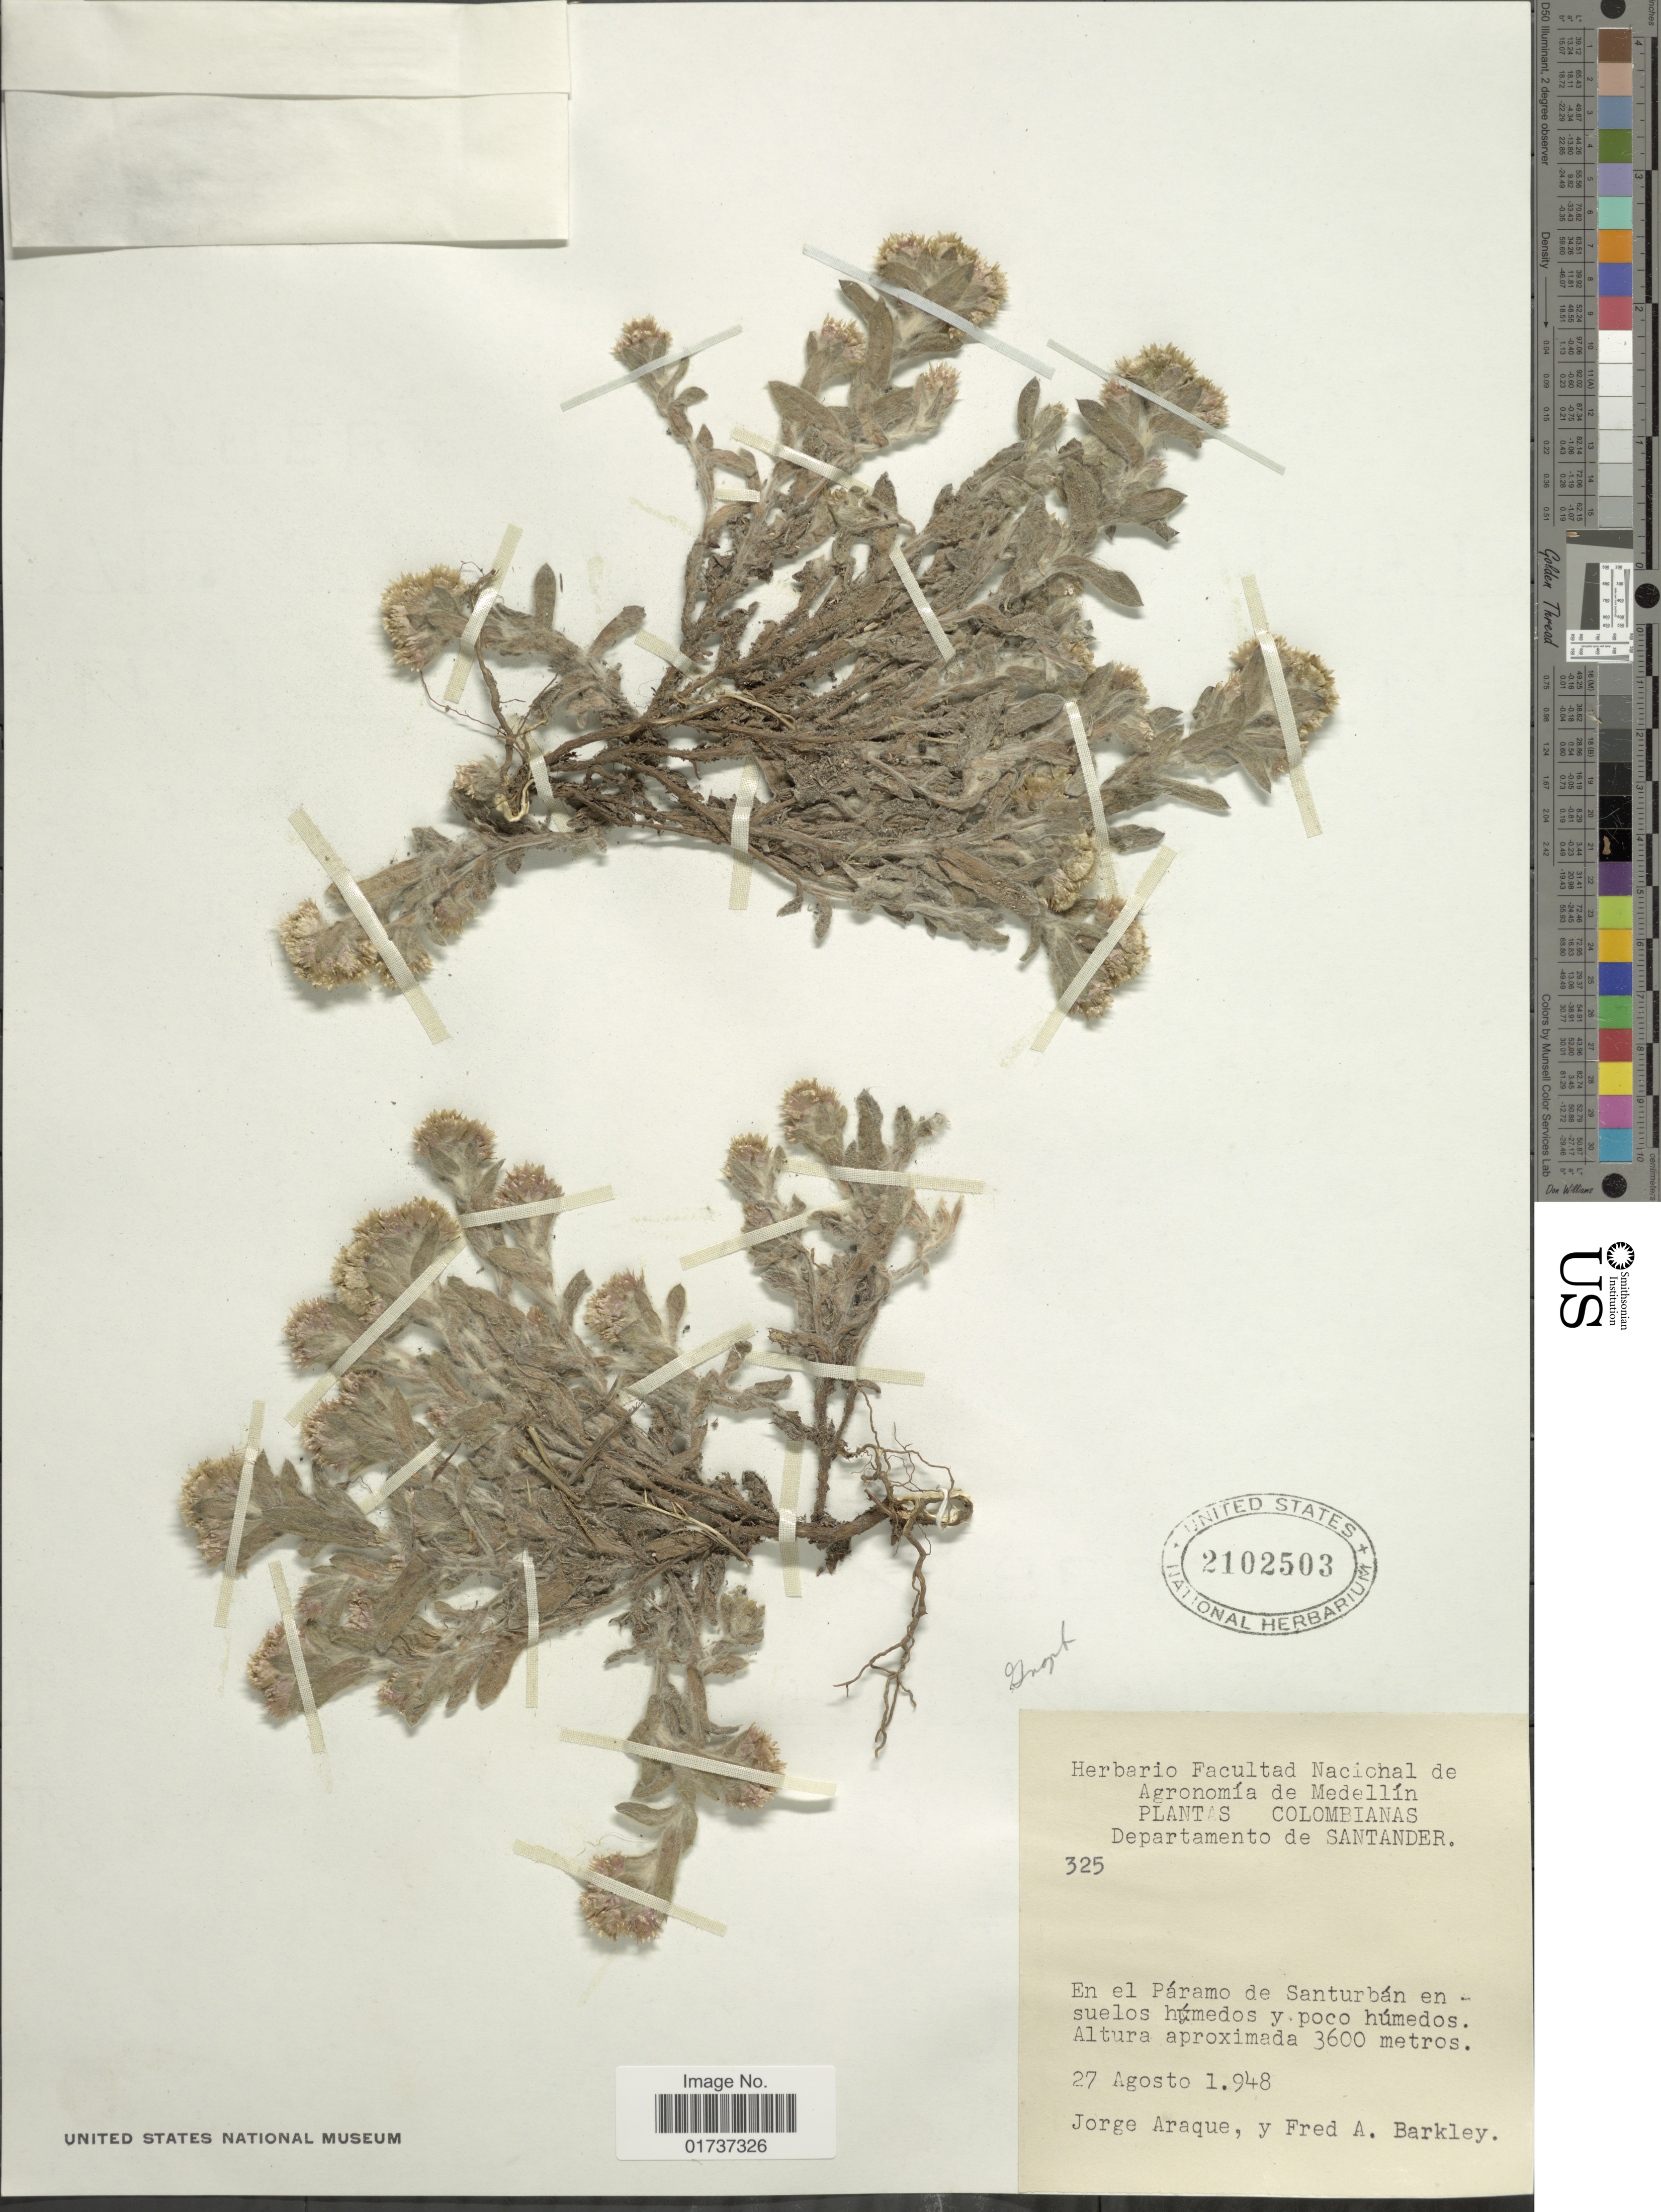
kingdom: Plantae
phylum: Tracheophyta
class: Magnoliopsida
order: Asterales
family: Asteraceae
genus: Gnaphalium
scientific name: Gnaphalium sp.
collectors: B. Appold & F. A. Barkley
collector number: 325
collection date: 1948-08-27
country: Colombia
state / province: Santander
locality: Departamento de Santander, En el Páramo de Santurbán en suelos húmedos y poco húmedos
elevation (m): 3600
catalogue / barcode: US 2102503